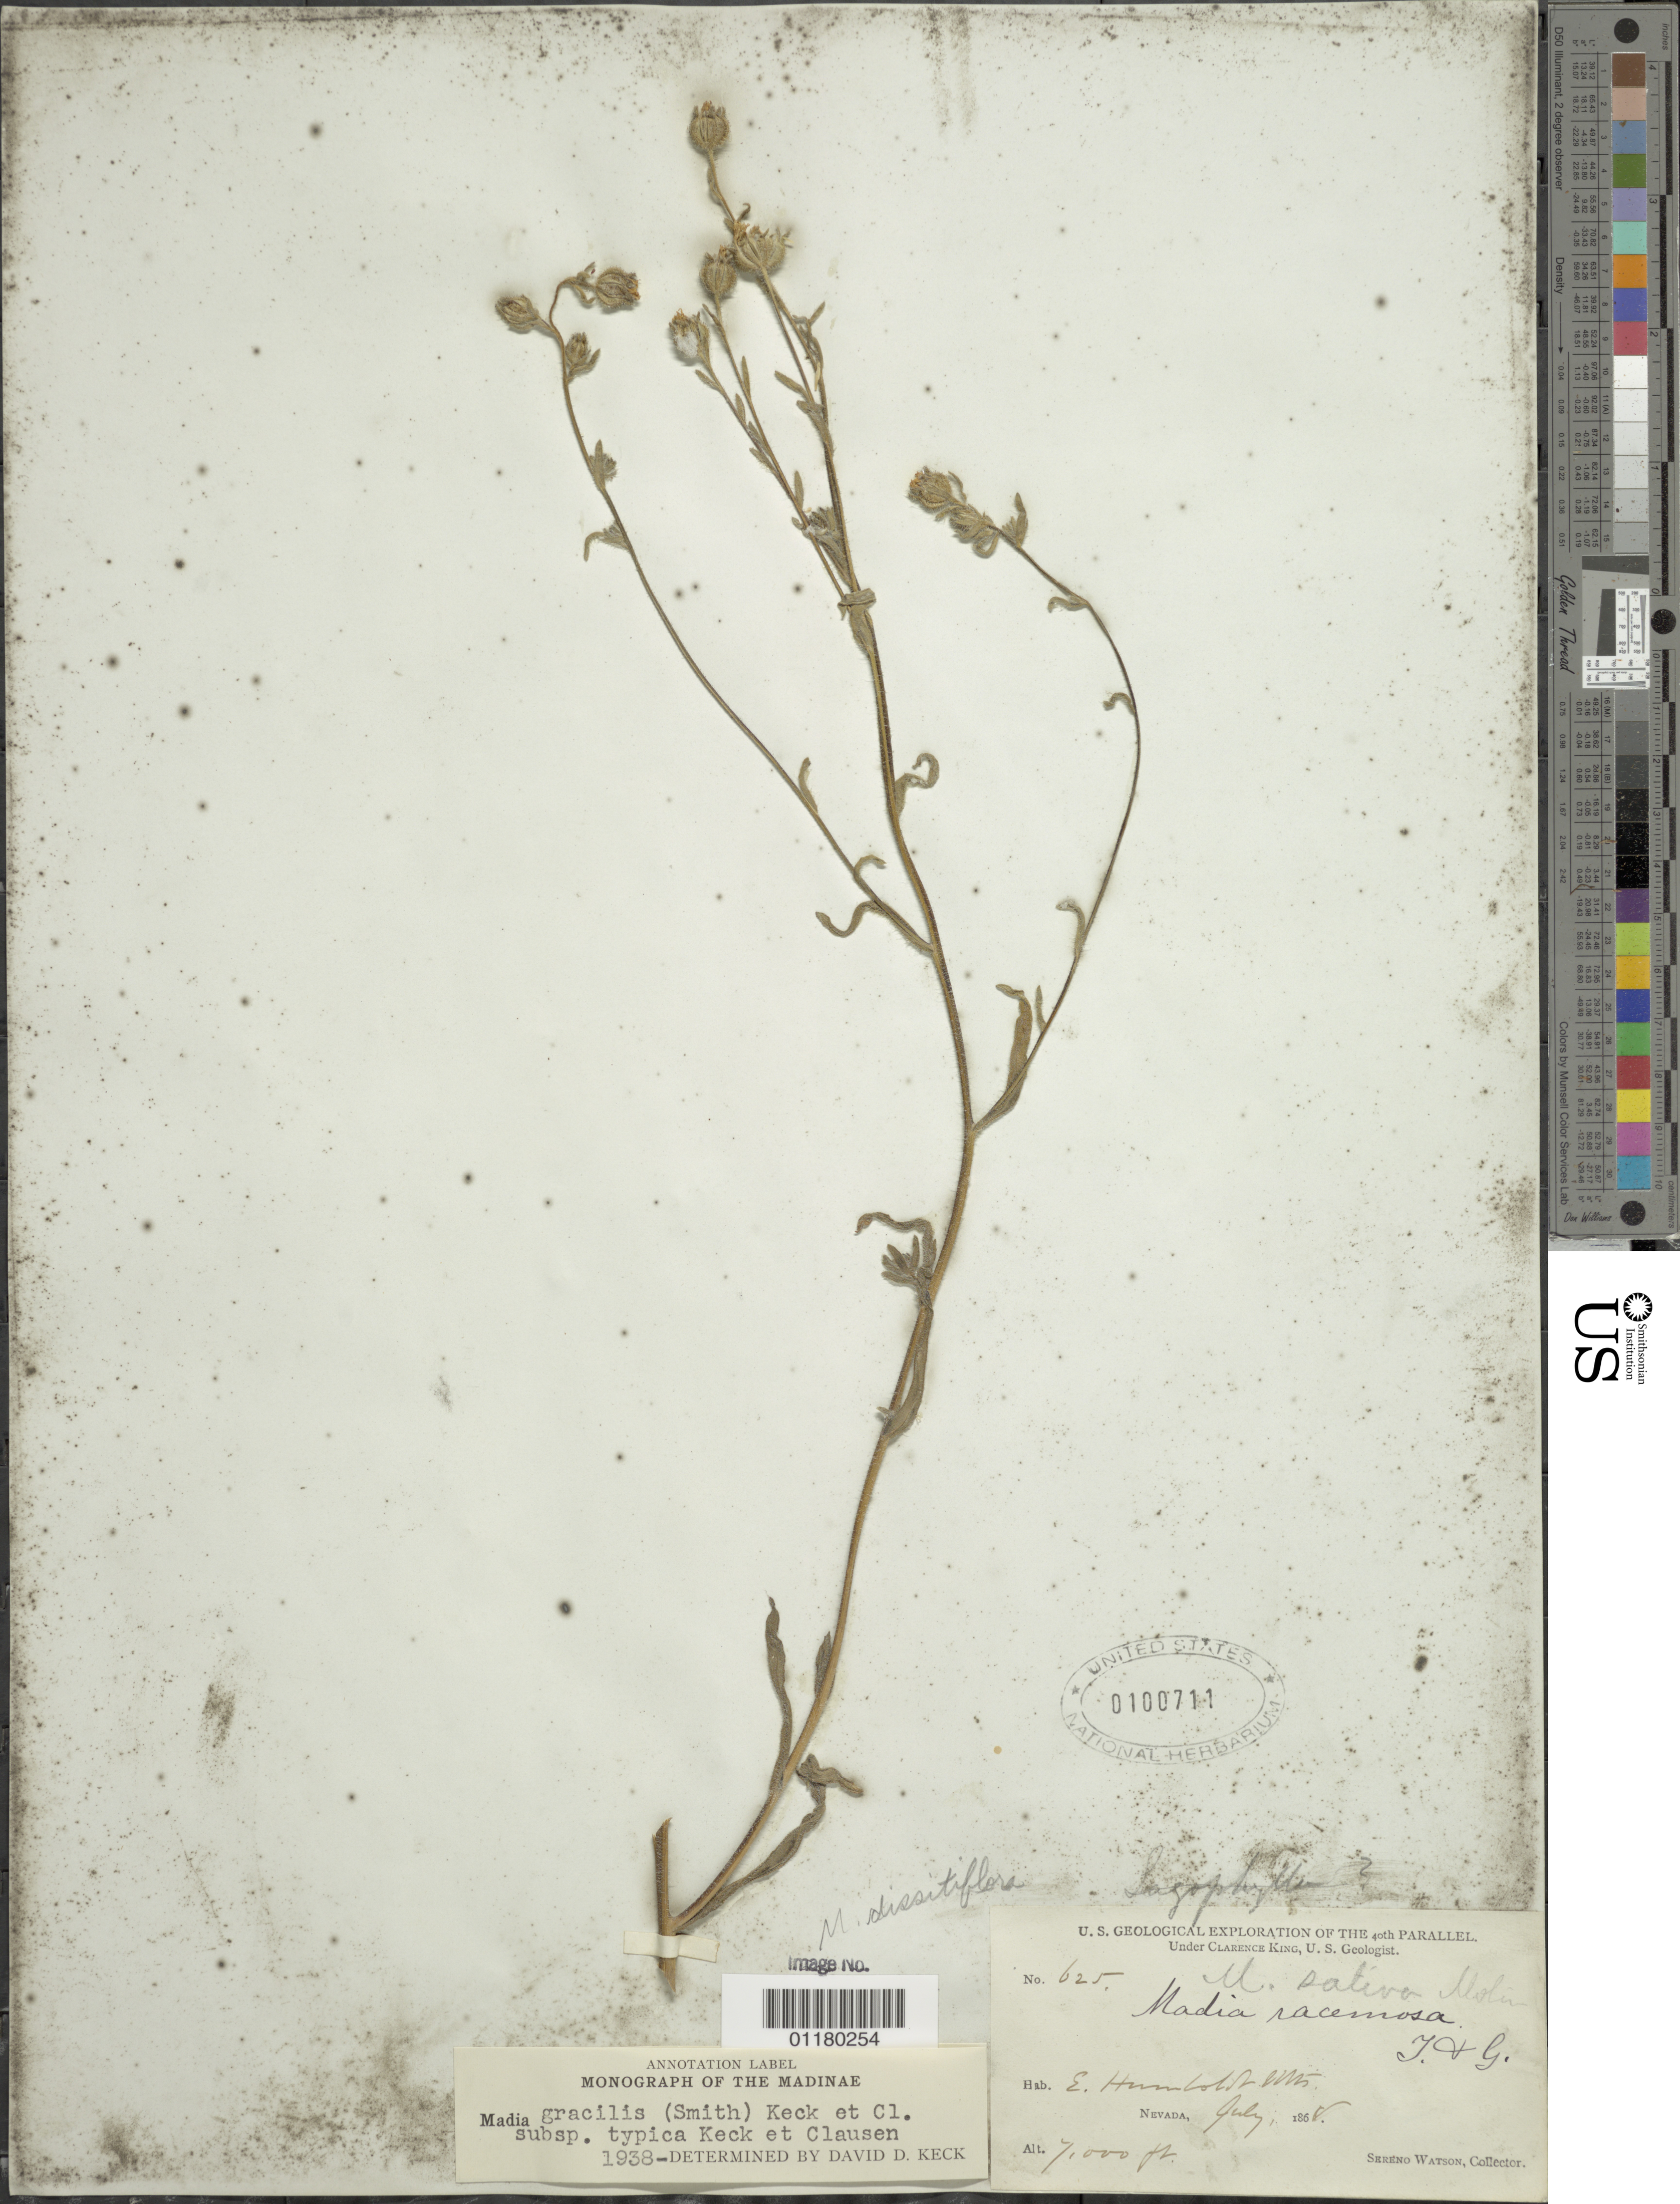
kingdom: Plantae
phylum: Tracheophyta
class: Magnoliopsida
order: Asterales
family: Asteraceae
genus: Madia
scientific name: Madia gracilis subsp. gracilis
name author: (Sm.) D.D. Keck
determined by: Keck, David D.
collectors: S. Watson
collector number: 625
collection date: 1868-07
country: United States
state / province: Nevada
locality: E. Humboldt Mts.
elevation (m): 2134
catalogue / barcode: US 100711